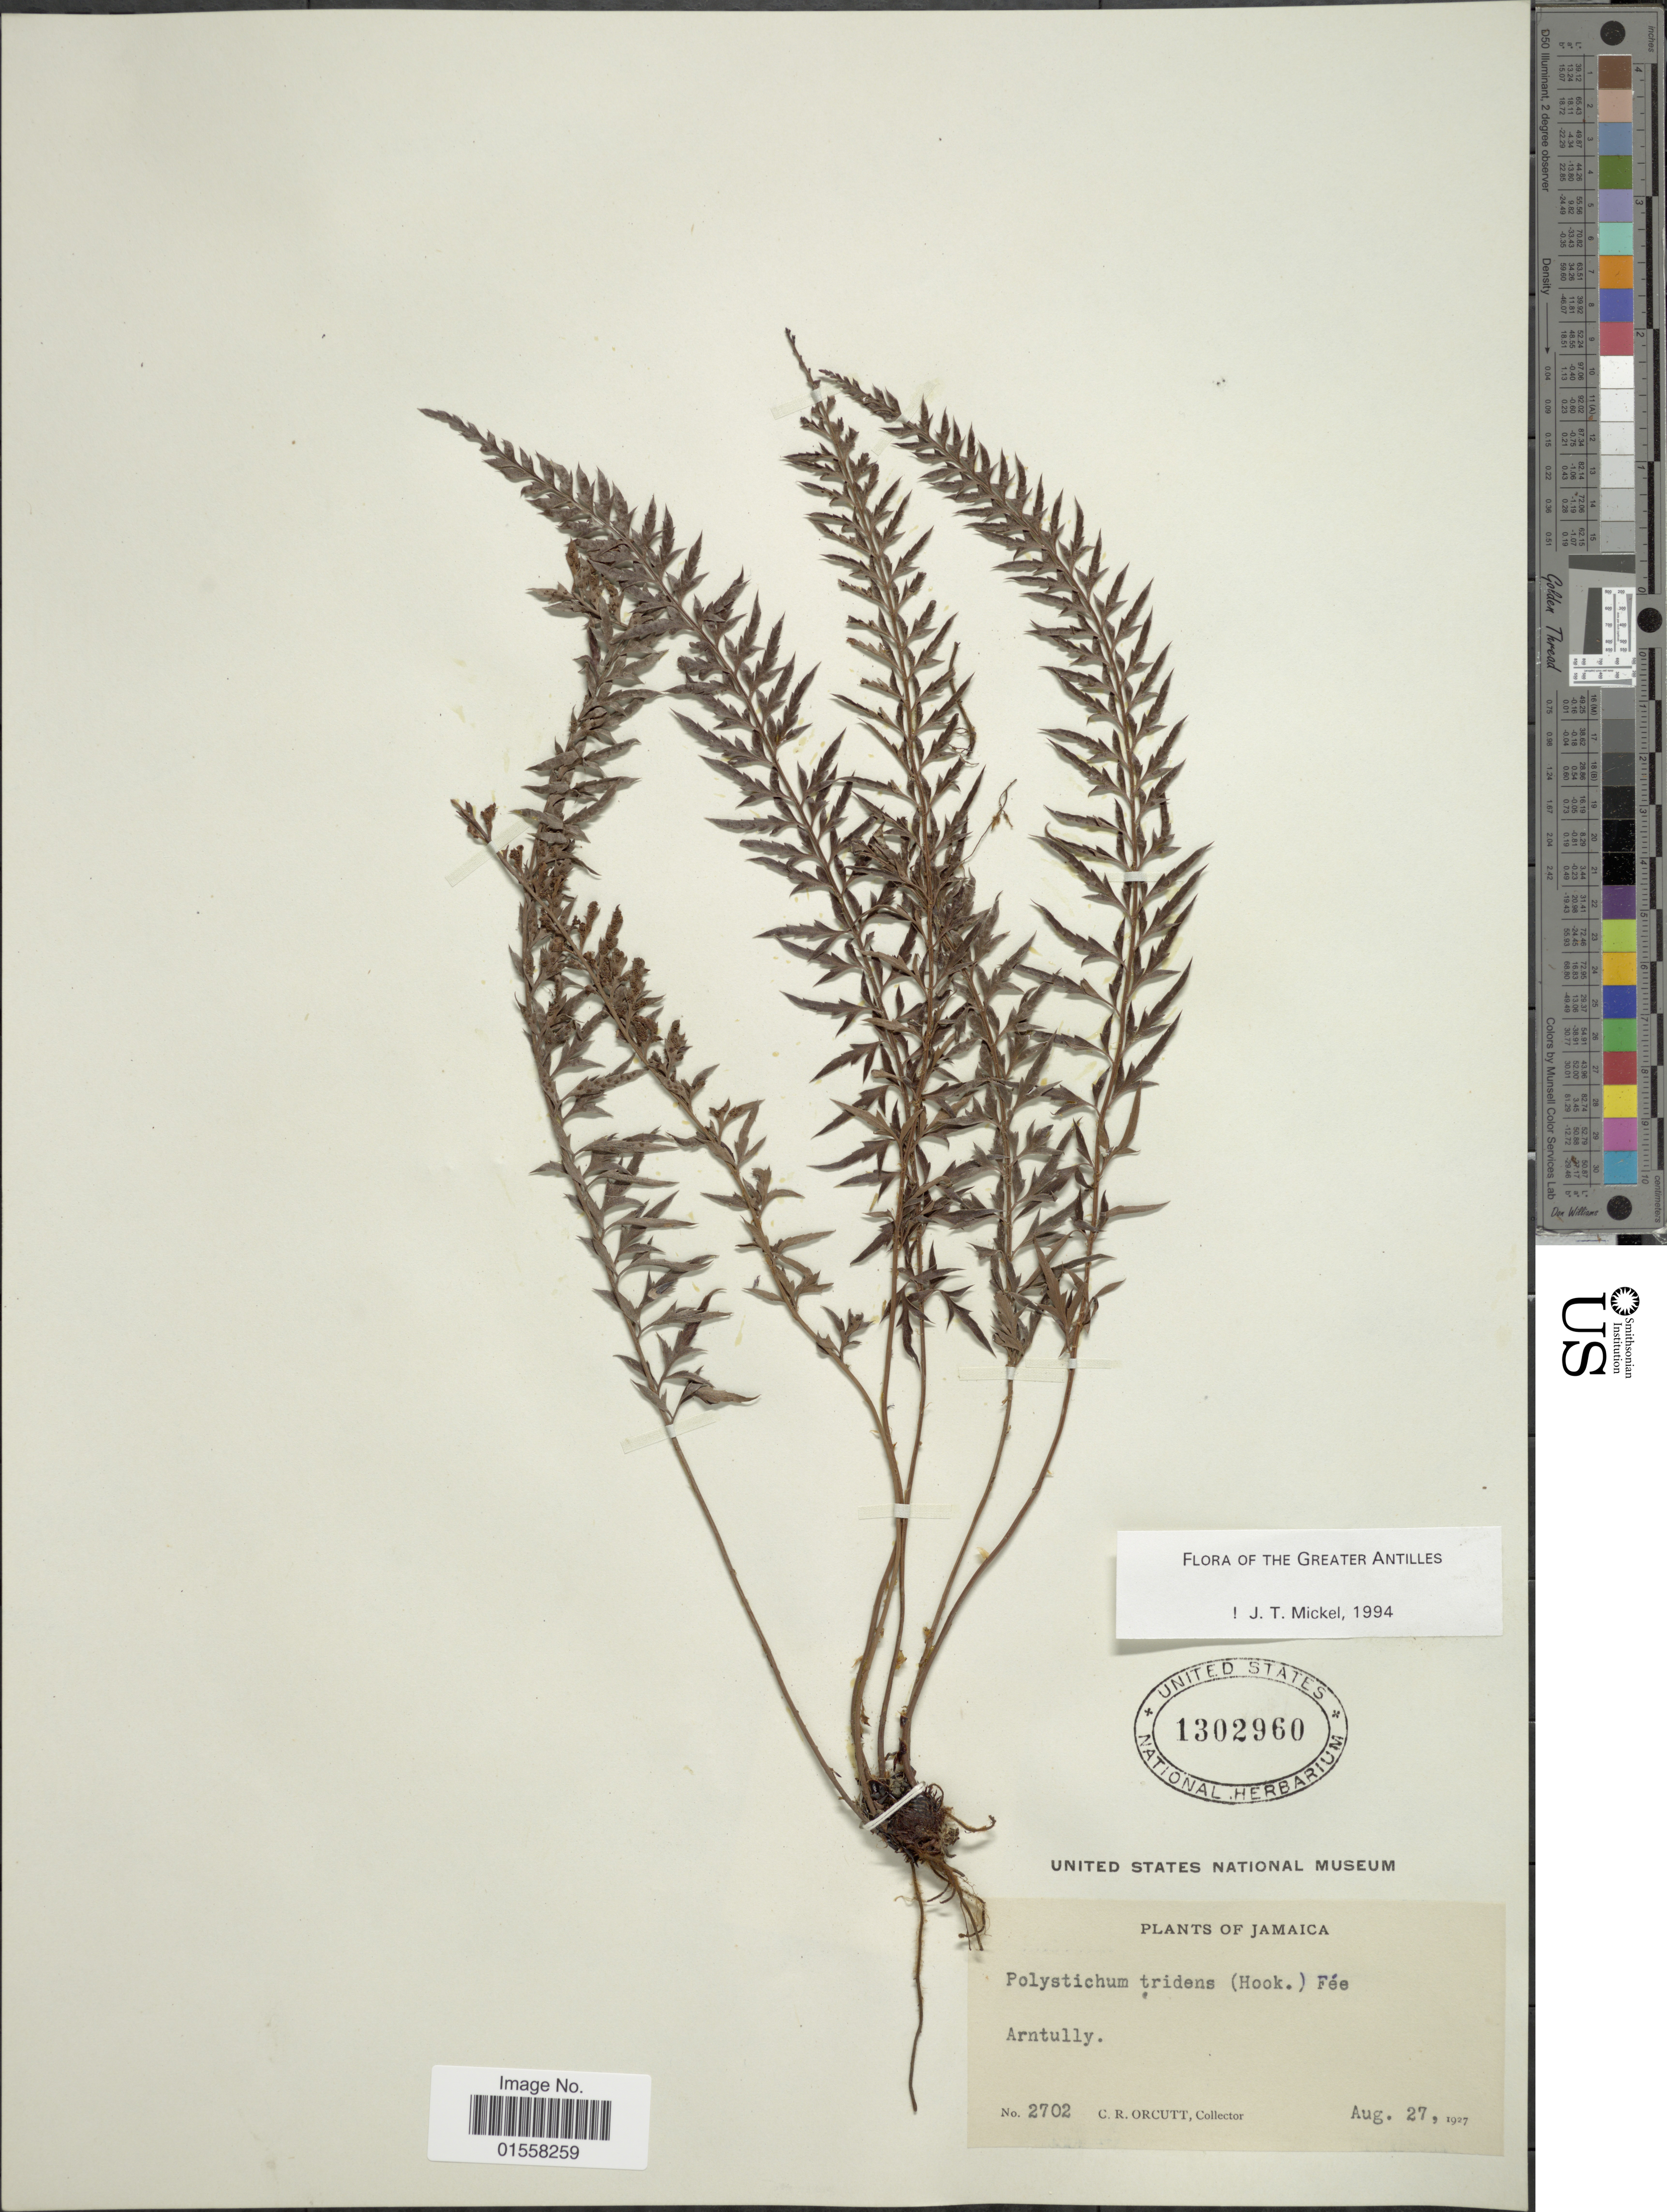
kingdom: Plantae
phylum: Tracheophyta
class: Polypodiopsida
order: Polypodiales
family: Dryopteridaceae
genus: Polystichum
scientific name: Polystichum tridens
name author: (Moore ex Hook.) Fée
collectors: C. R. Orcutt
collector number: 2702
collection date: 1927-08-27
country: Jamaica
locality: Jamaica, Arntully.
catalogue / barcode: US 1302960